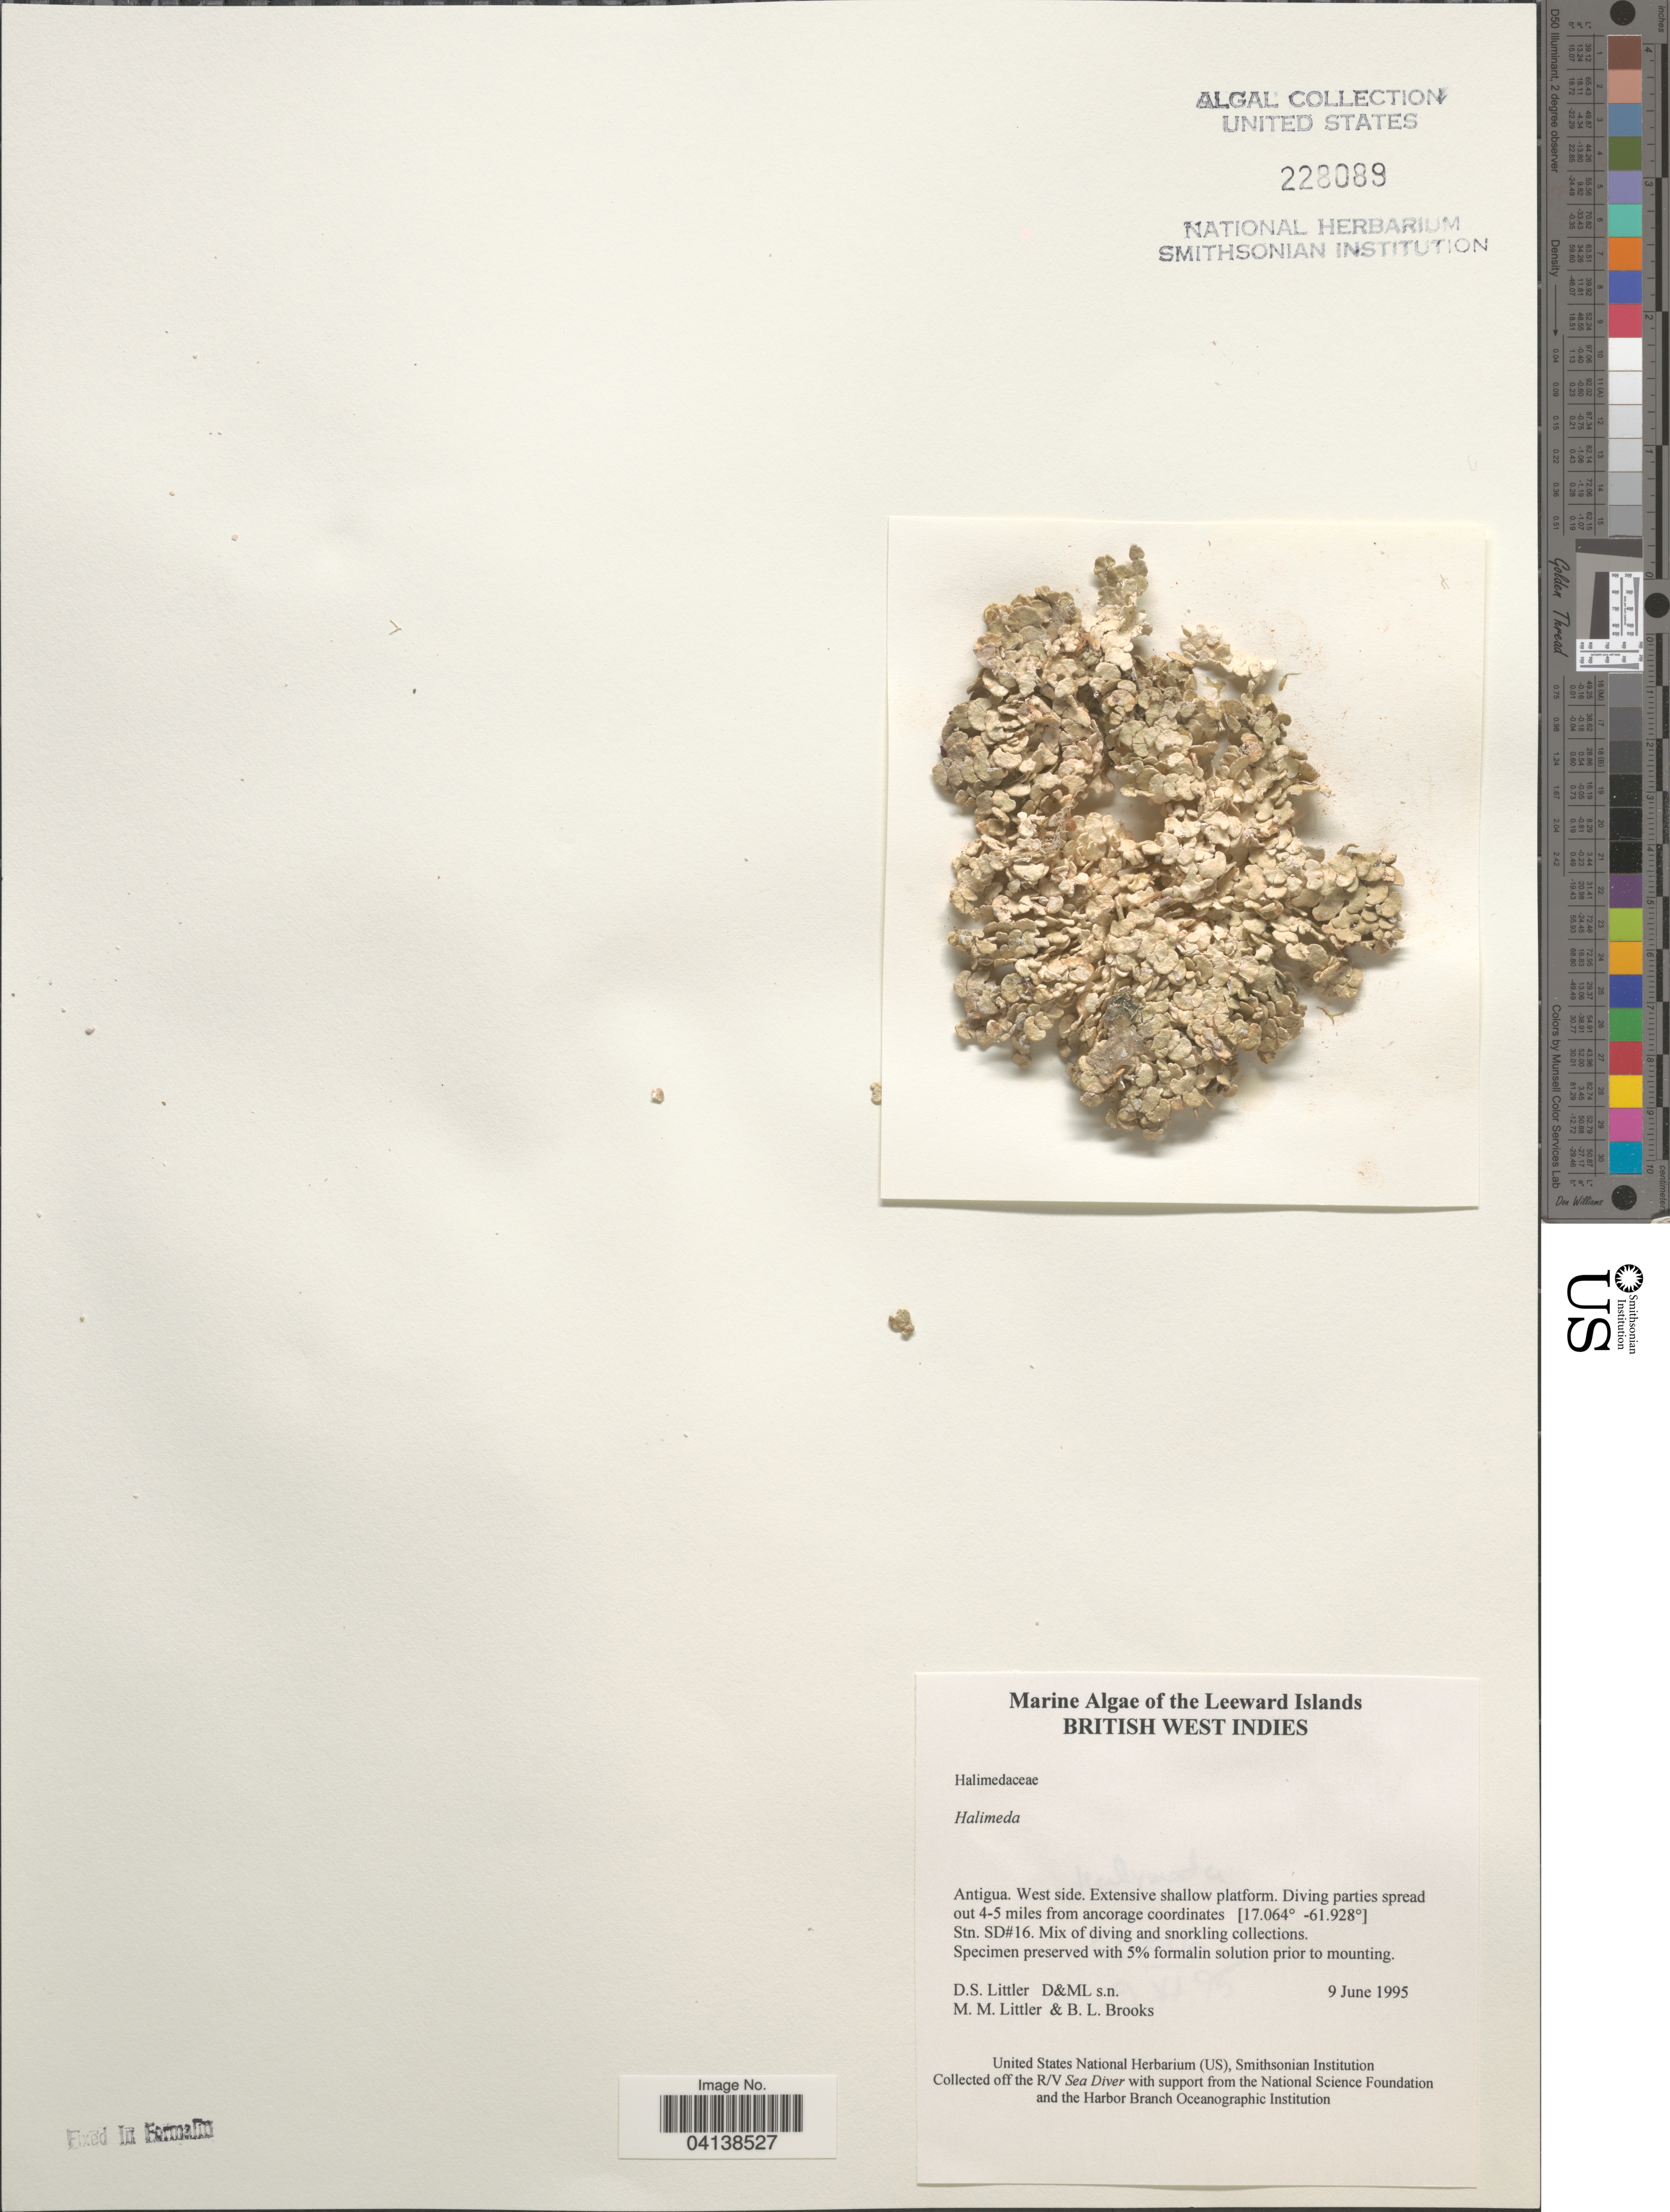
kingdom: Plantae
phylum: Chlorophyta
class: Ulvophyceae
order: Bryopsidales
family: Halimedaceae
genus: Halimeda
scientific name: Halimeda sp.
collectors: D. S. Littler & B. Brooks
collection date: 1995-06-09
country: Antigua and Barbuda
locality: Leeward Islands. British West Indies. Antigua. West side. Extensive shallow platform. Diving parties spread out 4-5 milies from ancorage coordinates. Stn. SD#16.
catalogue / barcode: US 228089